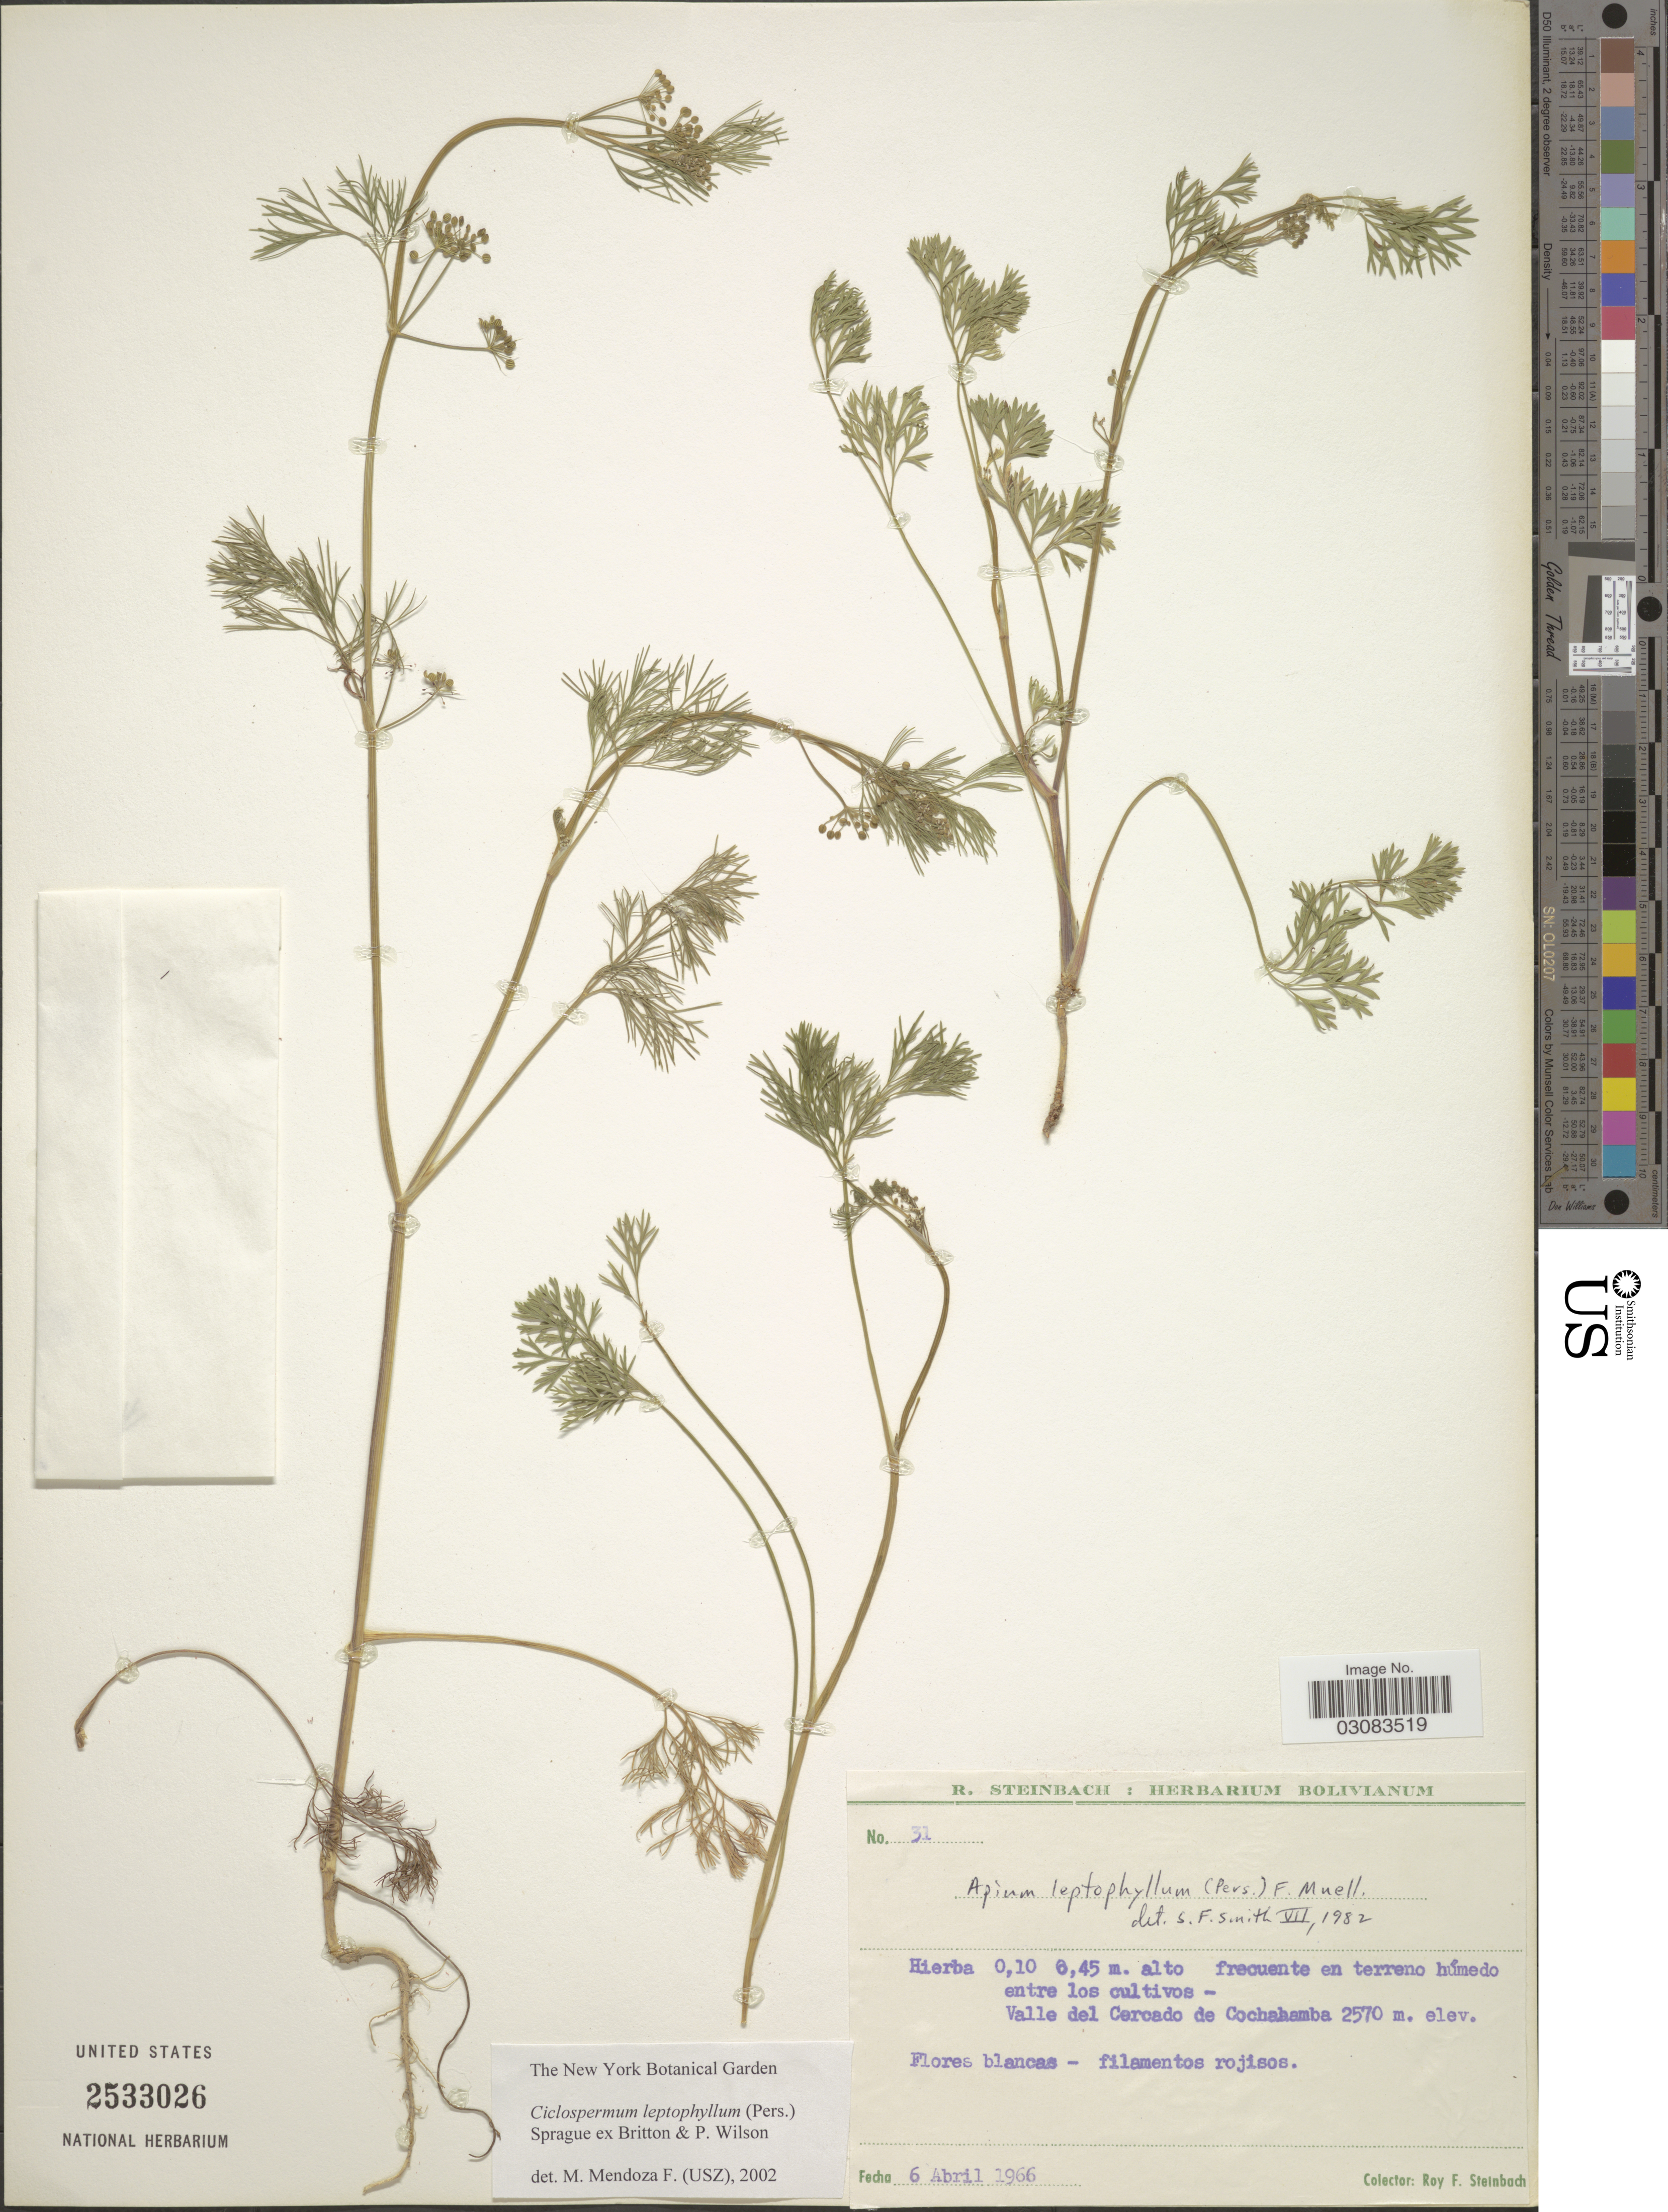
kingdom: Plantae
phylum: Tracheophyta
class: Magnoliopsida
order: Apiales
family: Apiaceae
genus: Cyclospermum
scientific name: Cyclospermum leptophyllum var. leptophyllum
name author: (Pers.) Sprague ex Britton & P. Wilson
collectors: R. F. Steinbach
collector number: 31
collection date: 1966-04-06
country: Bolivia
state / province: Cochabamba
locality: Valle del Cercado de Cochabamba.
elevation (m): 2570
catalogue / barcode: US 2533026